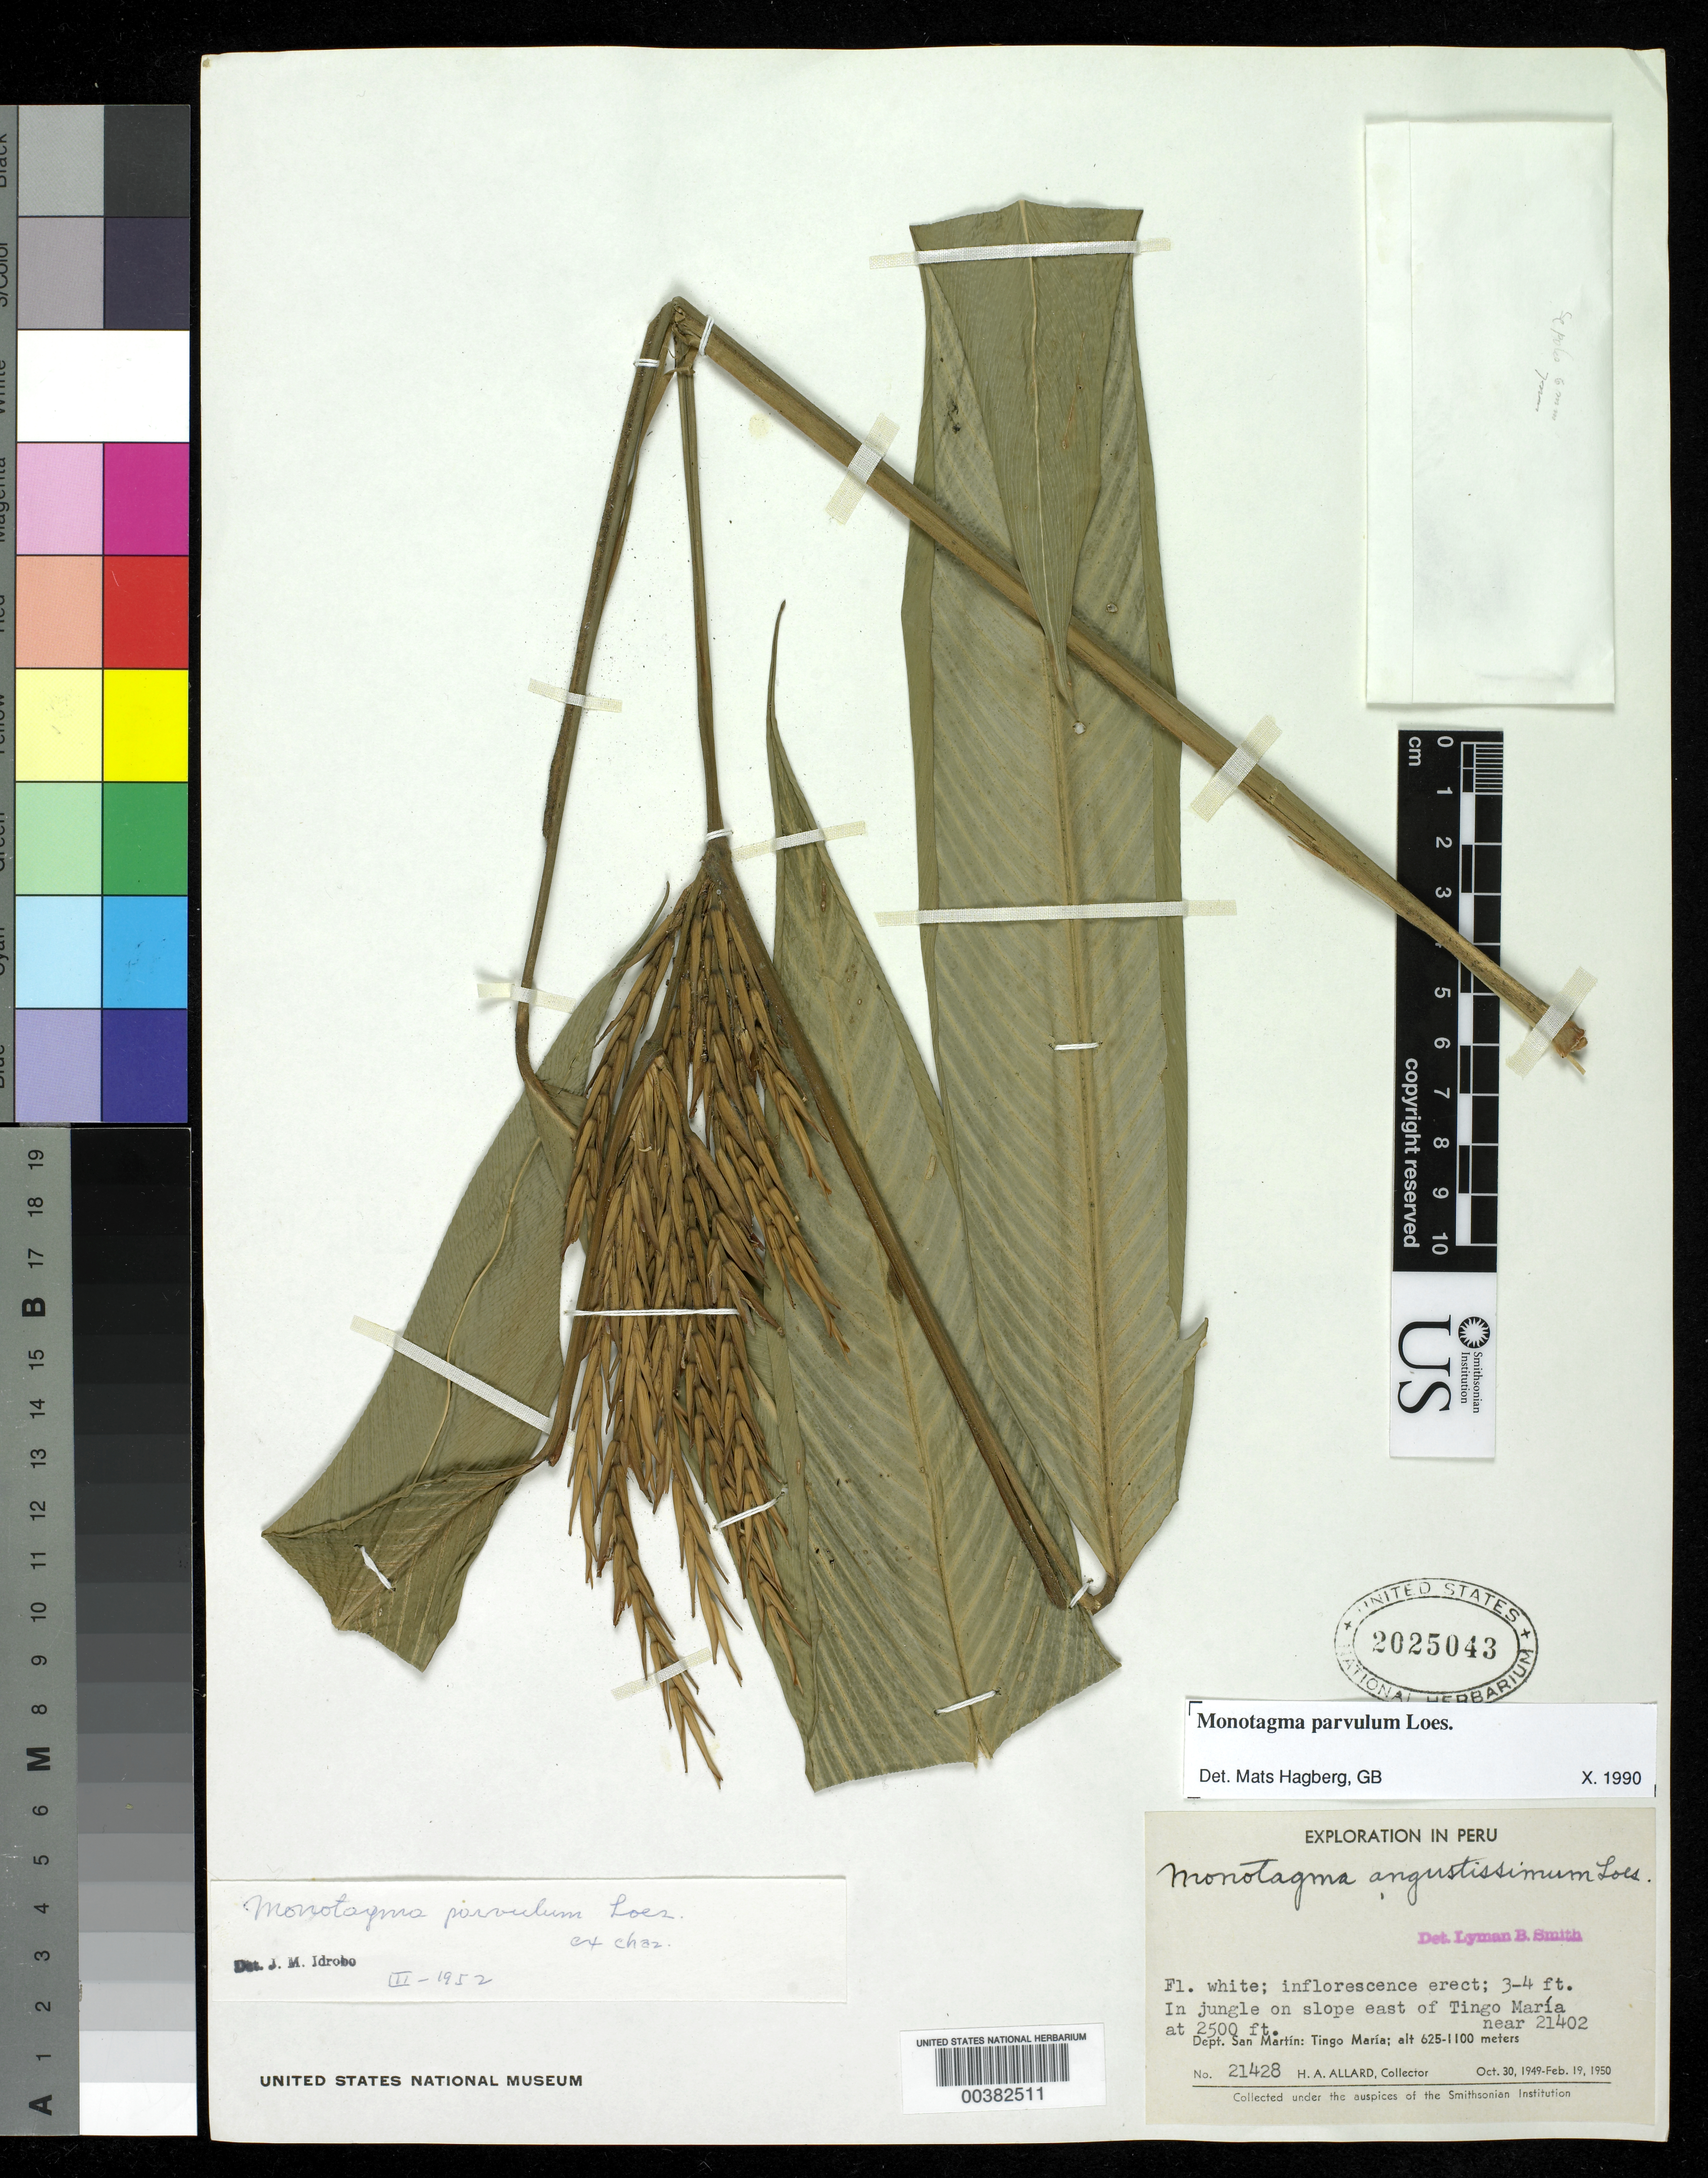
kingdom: Plantae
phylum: Tracheophyta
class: Liliopsida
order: Zingiberales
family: Marantaceae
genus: Monotagma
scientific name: Monotagma tomentosum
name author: Hagberg & R. Erikss.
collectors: H. A. Allard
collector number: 21428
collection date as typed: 30 Oct 1949 to 19 Feb 1950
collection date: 1949-10-30/1950-02-19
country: Peru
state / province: San Martín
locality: E of tingo maria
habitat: in jungle on slope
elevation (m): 762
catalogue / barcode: US 2025043